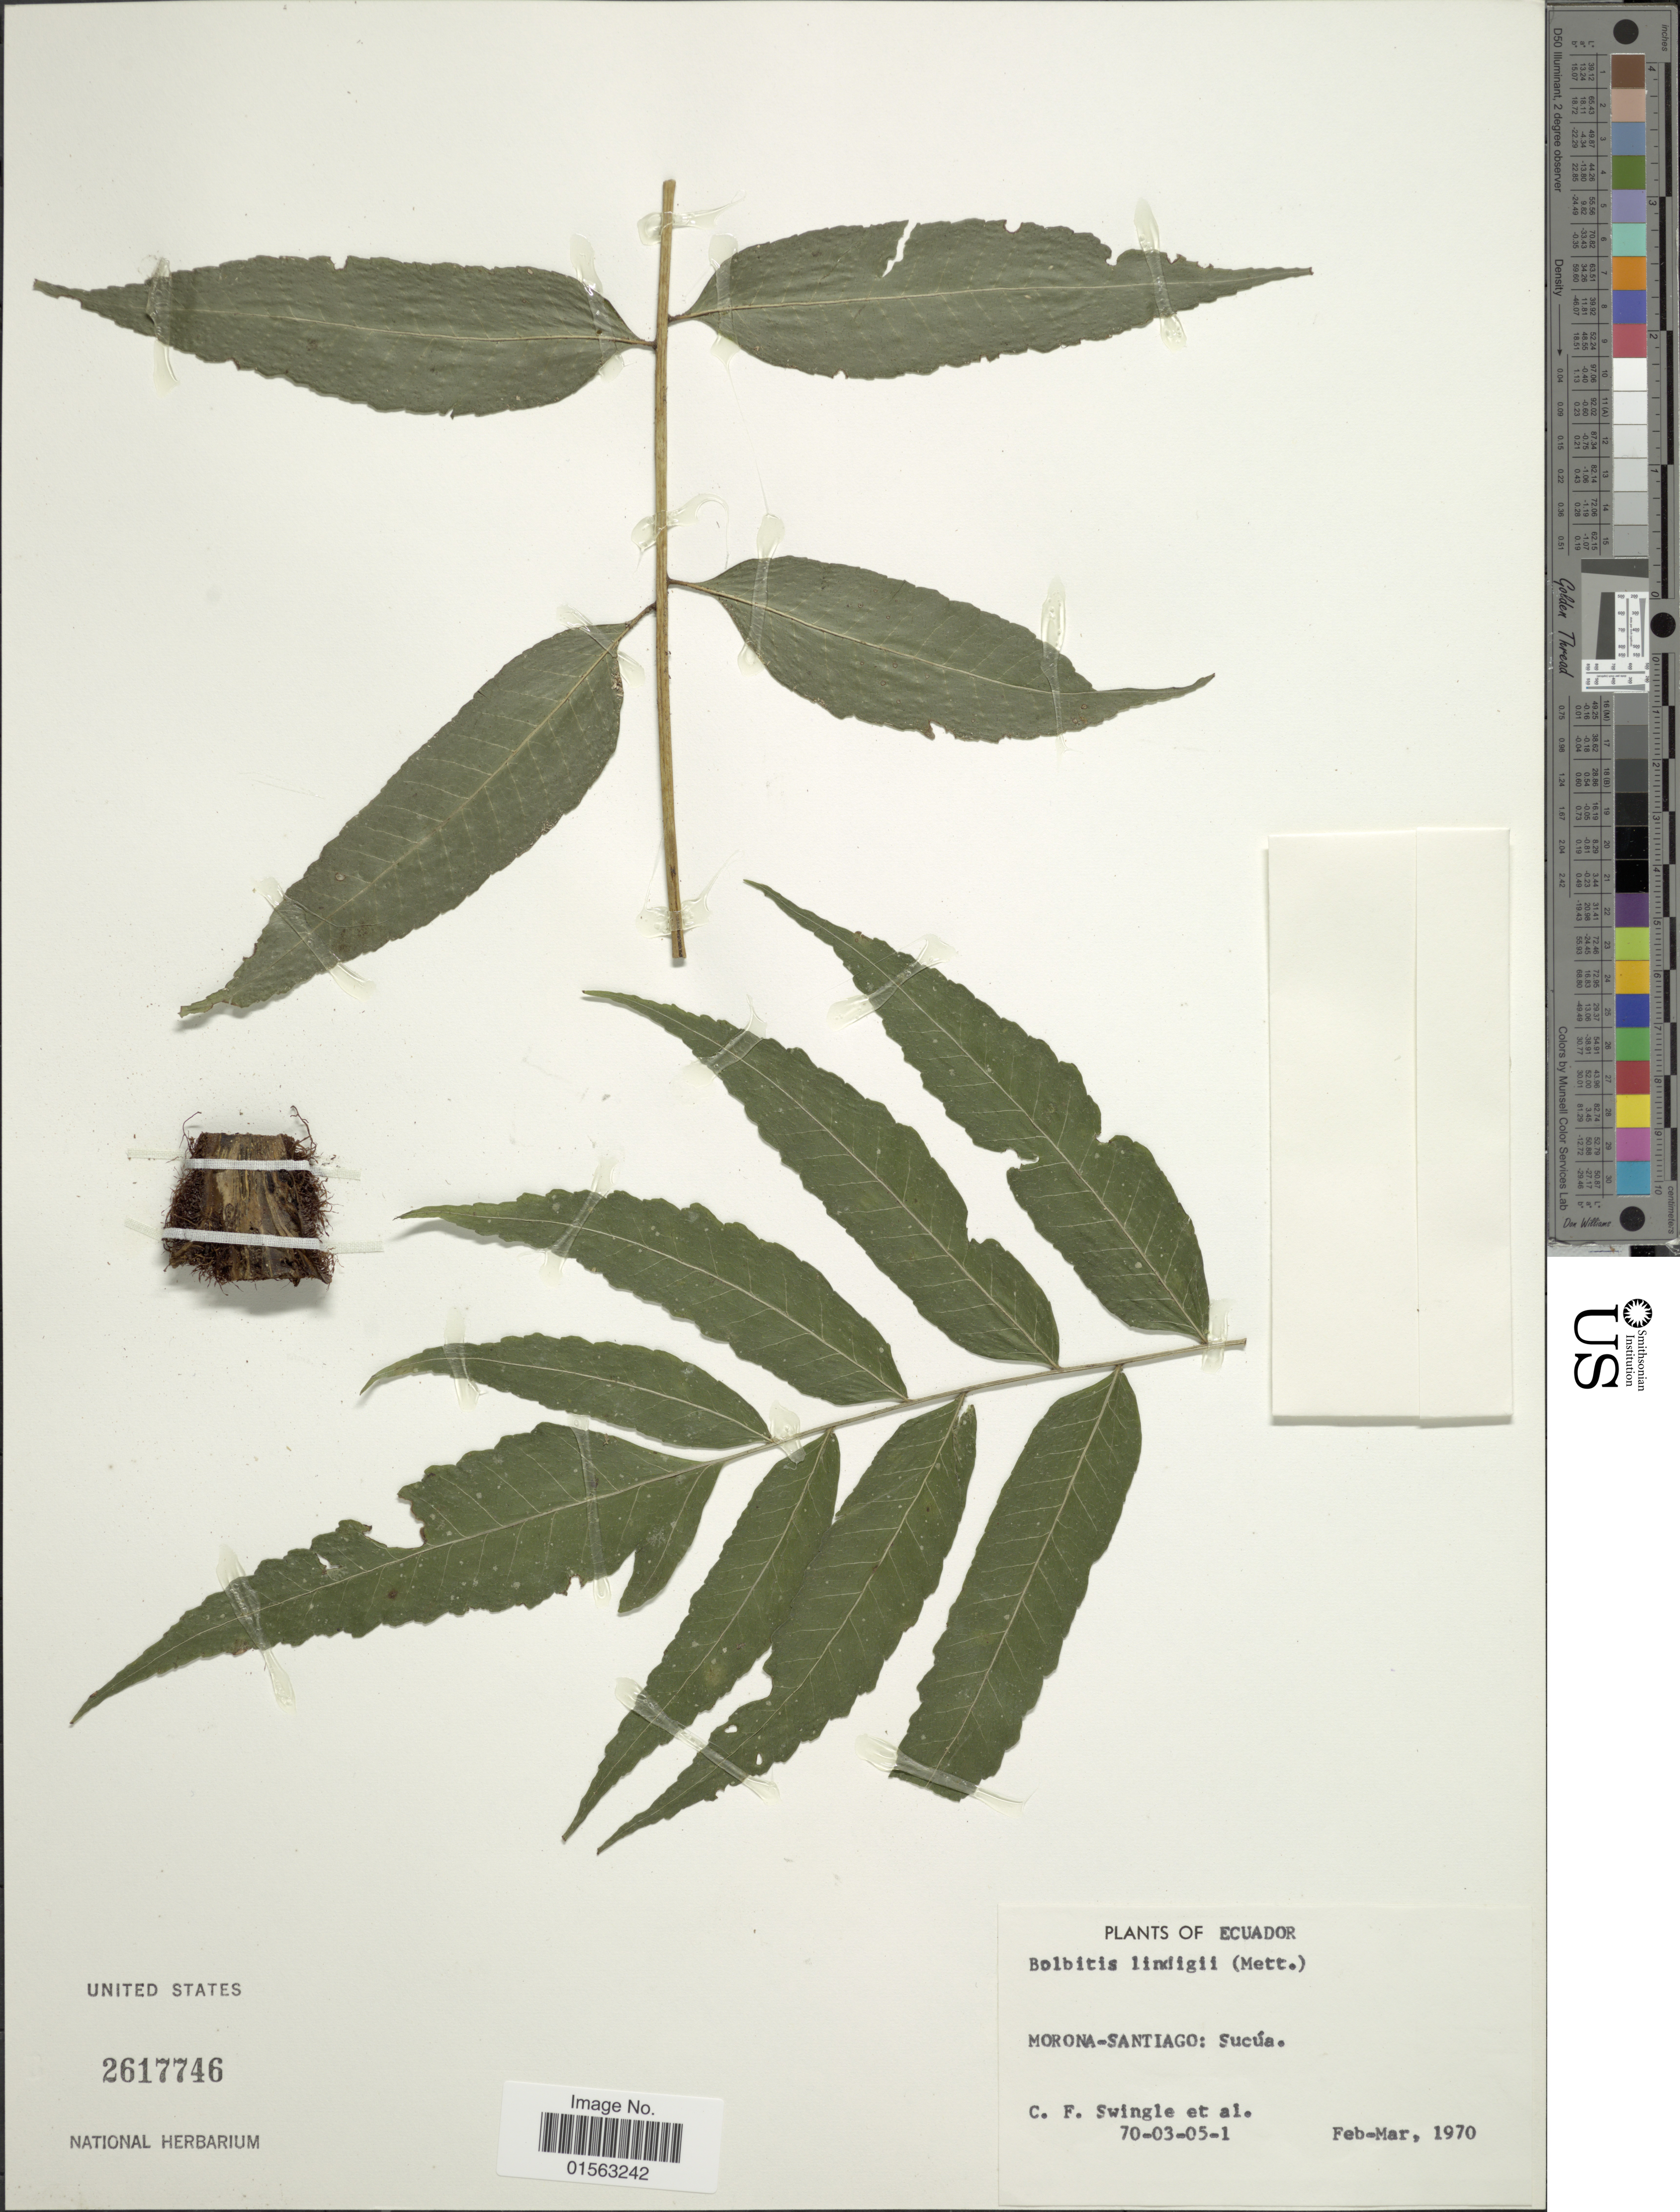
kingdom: Plantae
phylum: Tracheophyta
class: Polypodiopsida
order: Polypodiales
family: Dryopteridaceae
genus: Mickelia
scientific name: Mickelia lindigii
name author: (Mett.) R.C. Moran et al.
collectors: C. Swingle & et al.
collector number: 70-03-05-01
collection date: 1970-02/1970-03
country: Ecuador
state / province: Morona-Santiago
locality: Ecuador, Sucúa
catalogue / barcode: US 2617746